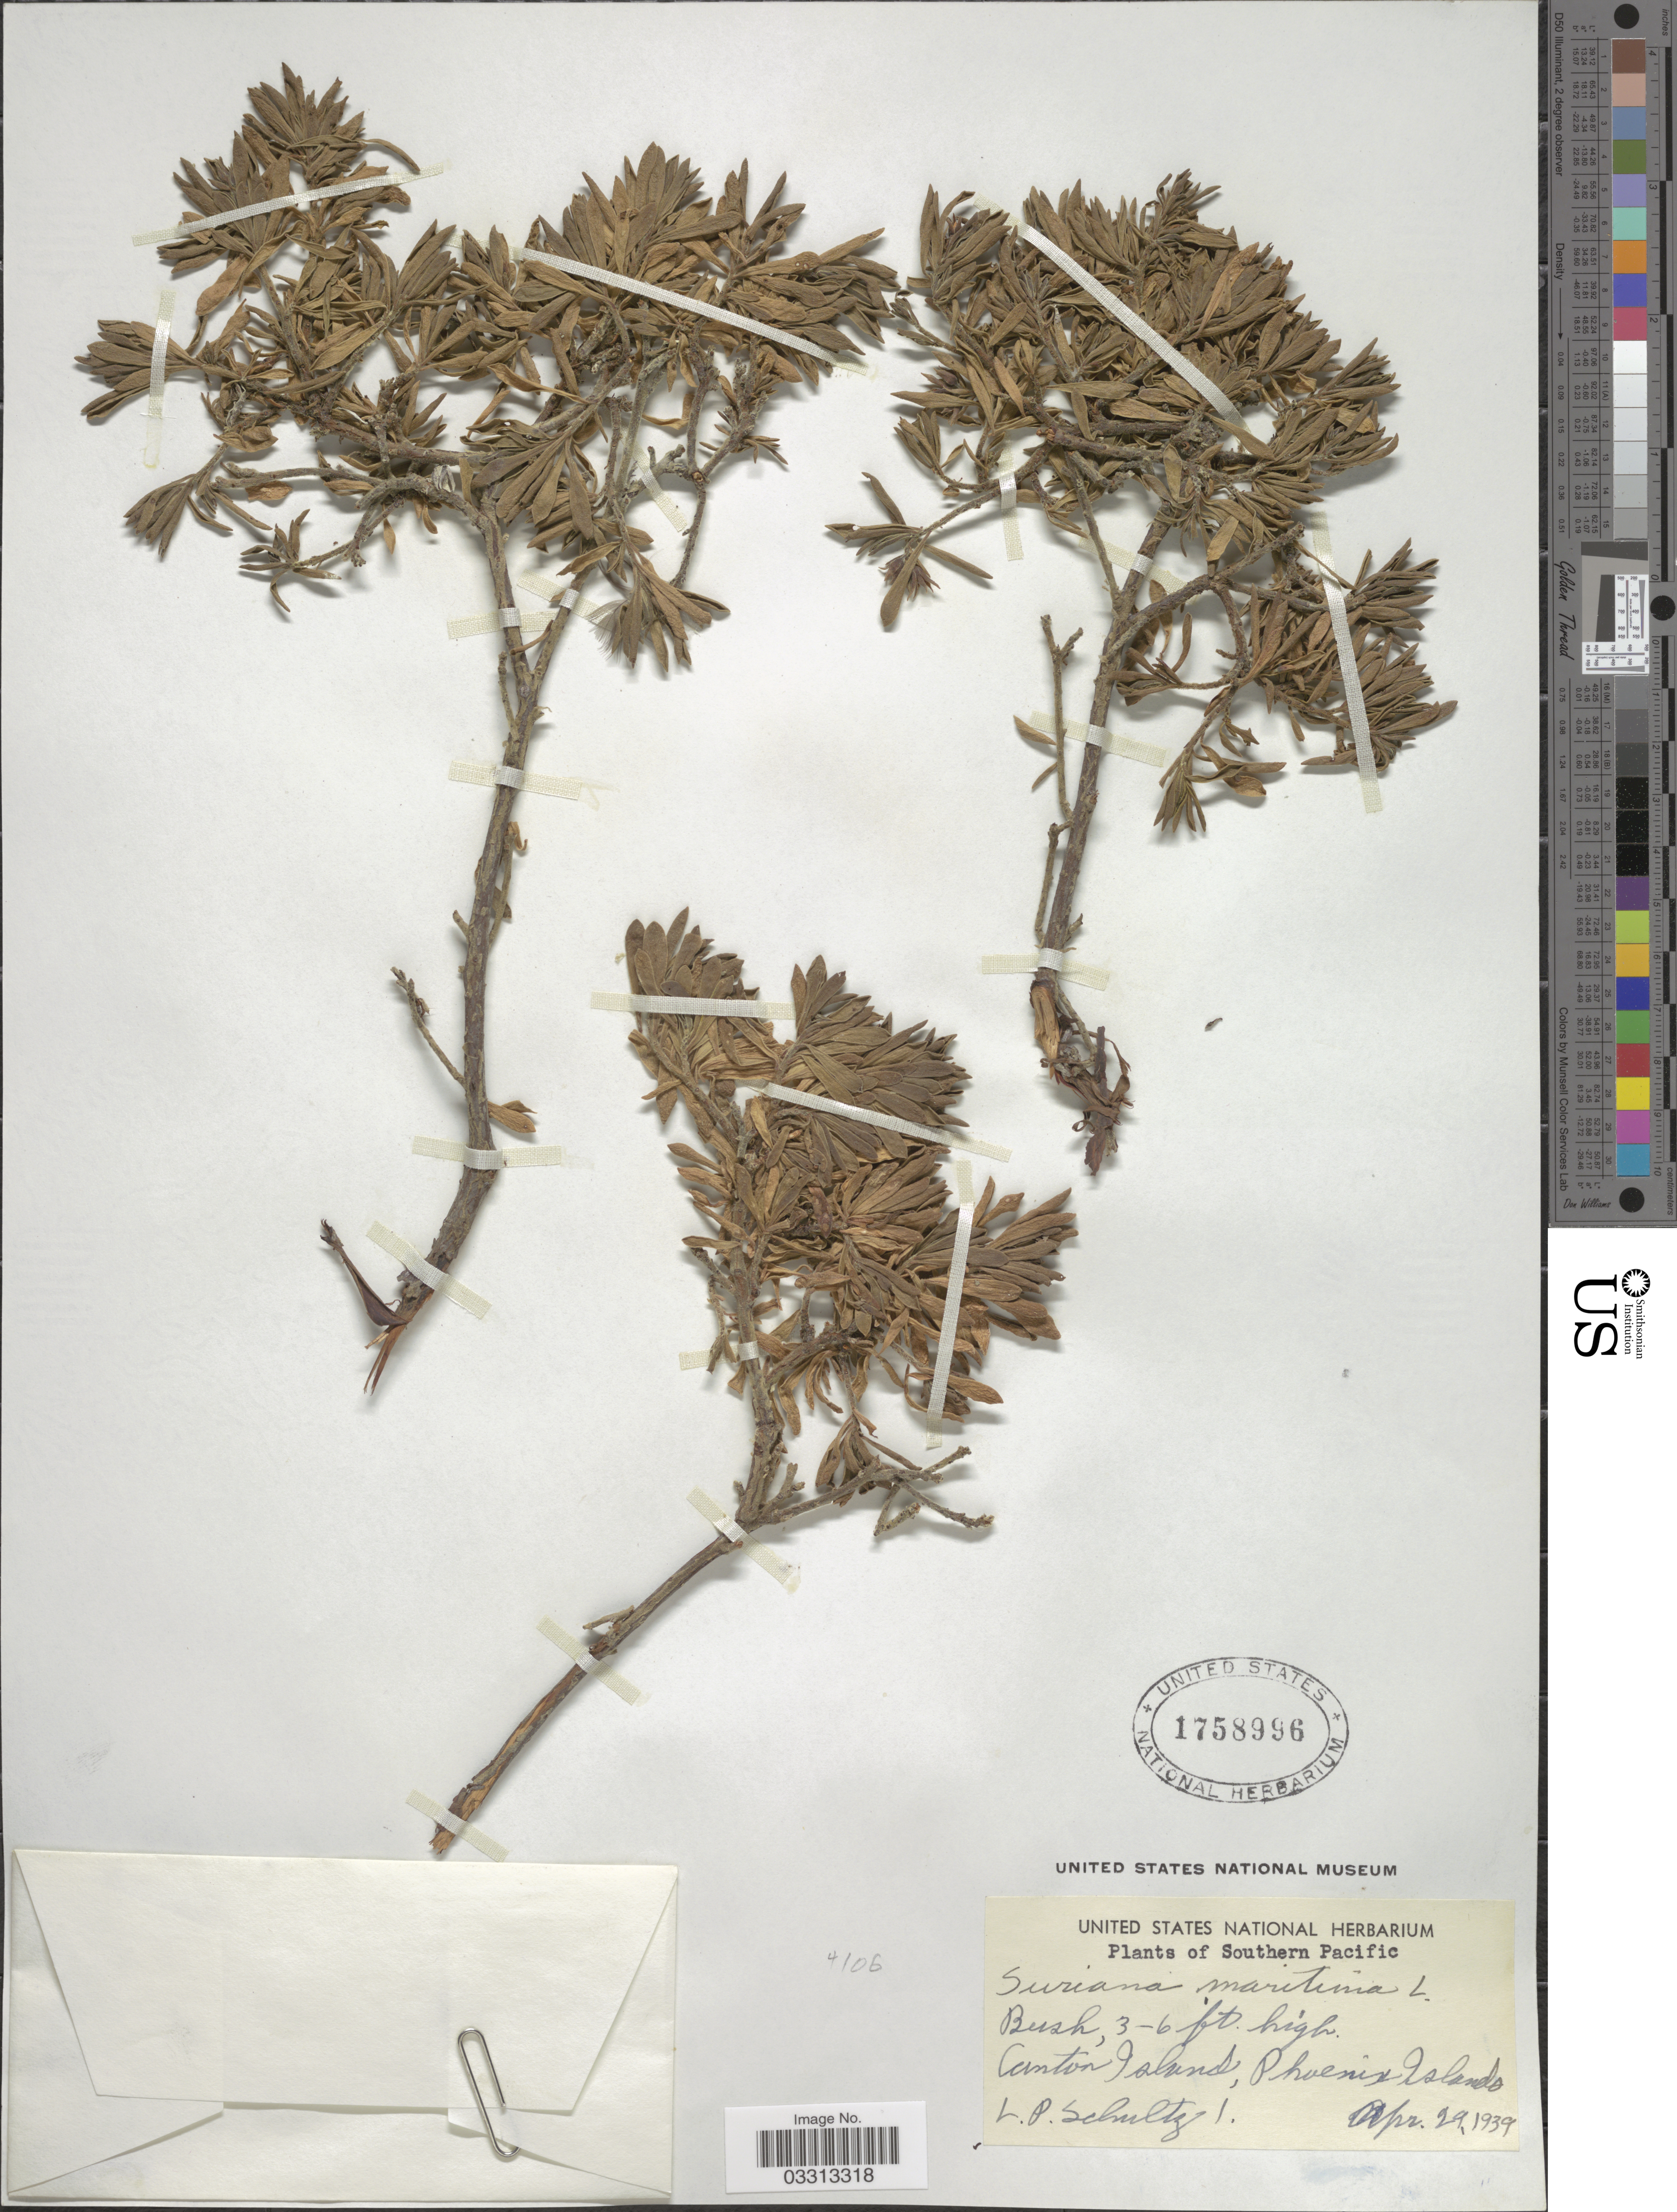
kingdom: Plantae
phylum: Tracheophyta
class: Magnoliopsida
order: Fabales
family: Surianaceae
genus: Suriana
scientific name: Suriana maritima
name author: L.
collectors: L. P. Schultz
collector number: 1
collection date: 1939-04-29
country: Kiribati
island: Kanton [Canton] Atoll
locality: Southern Pacific. Canton Island, Phoenix Islands.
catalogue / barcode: US 1758996